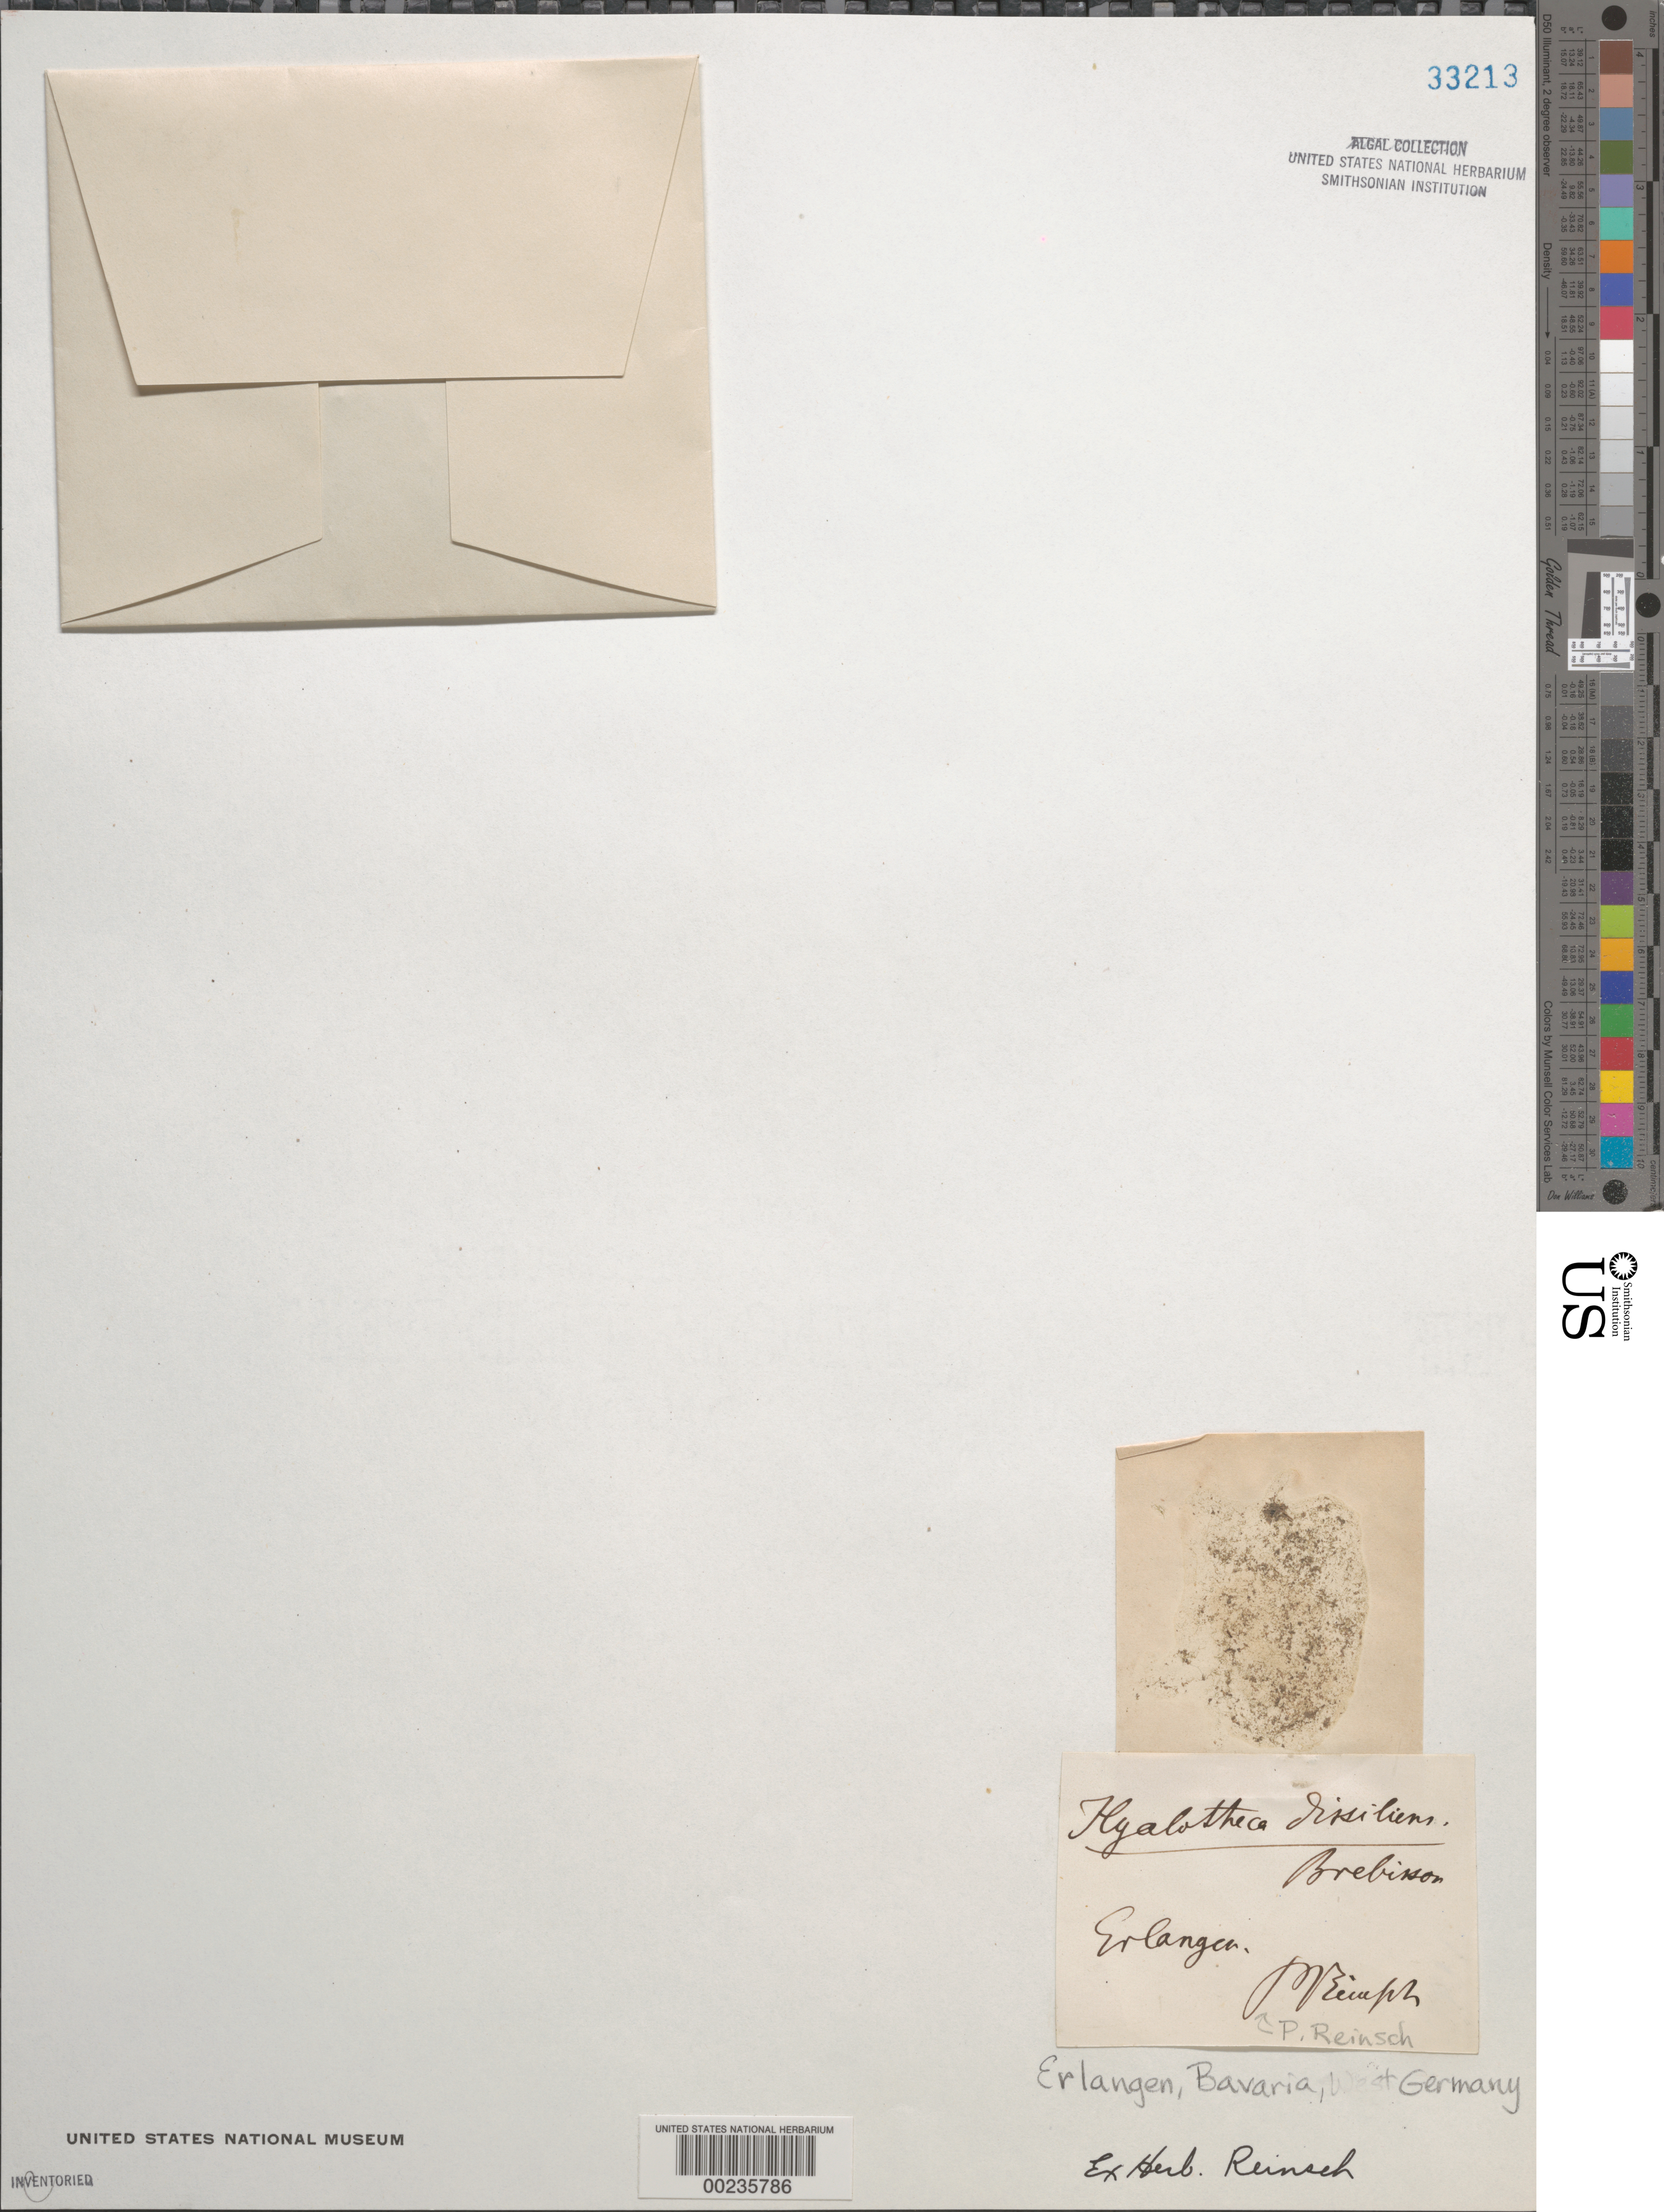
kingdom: Plantae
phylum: Charophyta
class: Zygnematophyceae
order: Zygnematales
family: Desmidiaceae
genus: Hyalotheca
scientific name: Hyalotheca dissiliens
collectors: P. F. Reinsch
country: Germany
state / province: Bayern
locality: Erlangen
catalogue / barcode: US 33213